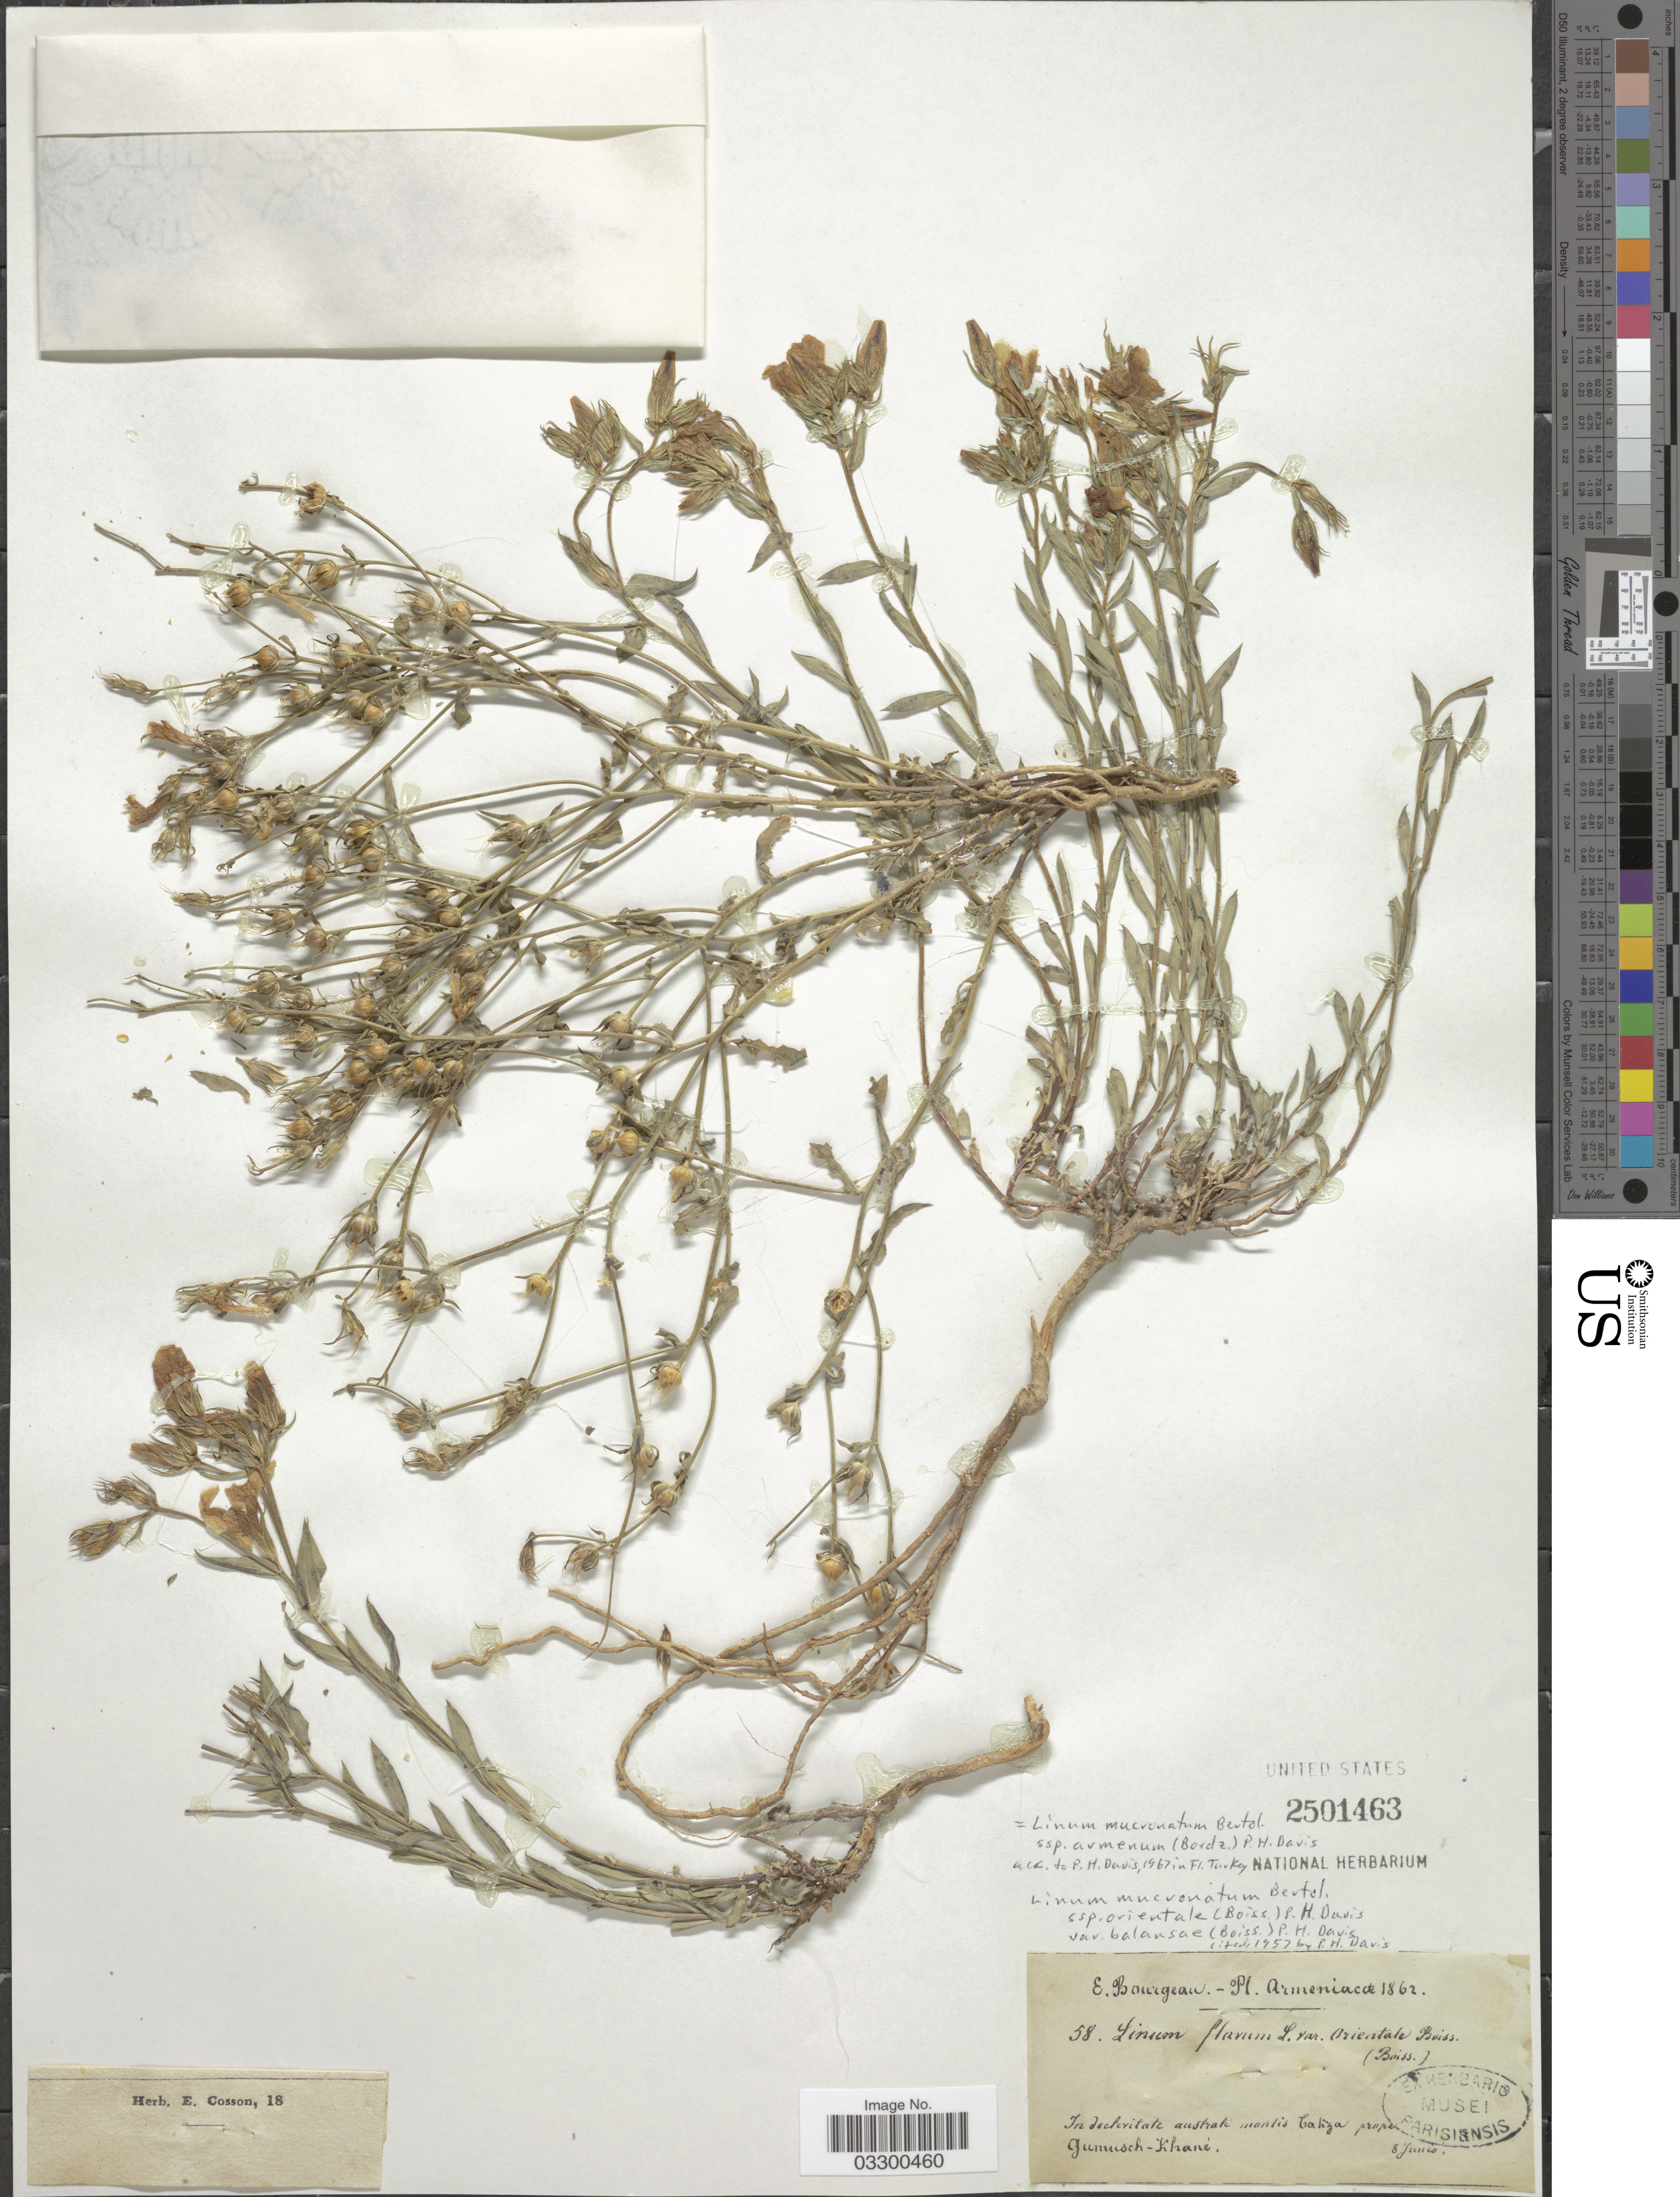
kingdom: Plantae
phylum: Tracheophyta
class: Magnoliopsida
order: Malpighiales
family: Linaceae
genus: Linum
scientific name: Linum mucronatum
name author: Bertol.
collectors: E. Bourgeau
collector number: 58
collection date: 1862-06-08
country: Armenia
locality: In declevitate australi mantis Caliza prope Gumusch-Khané.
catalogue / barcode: US 2501463